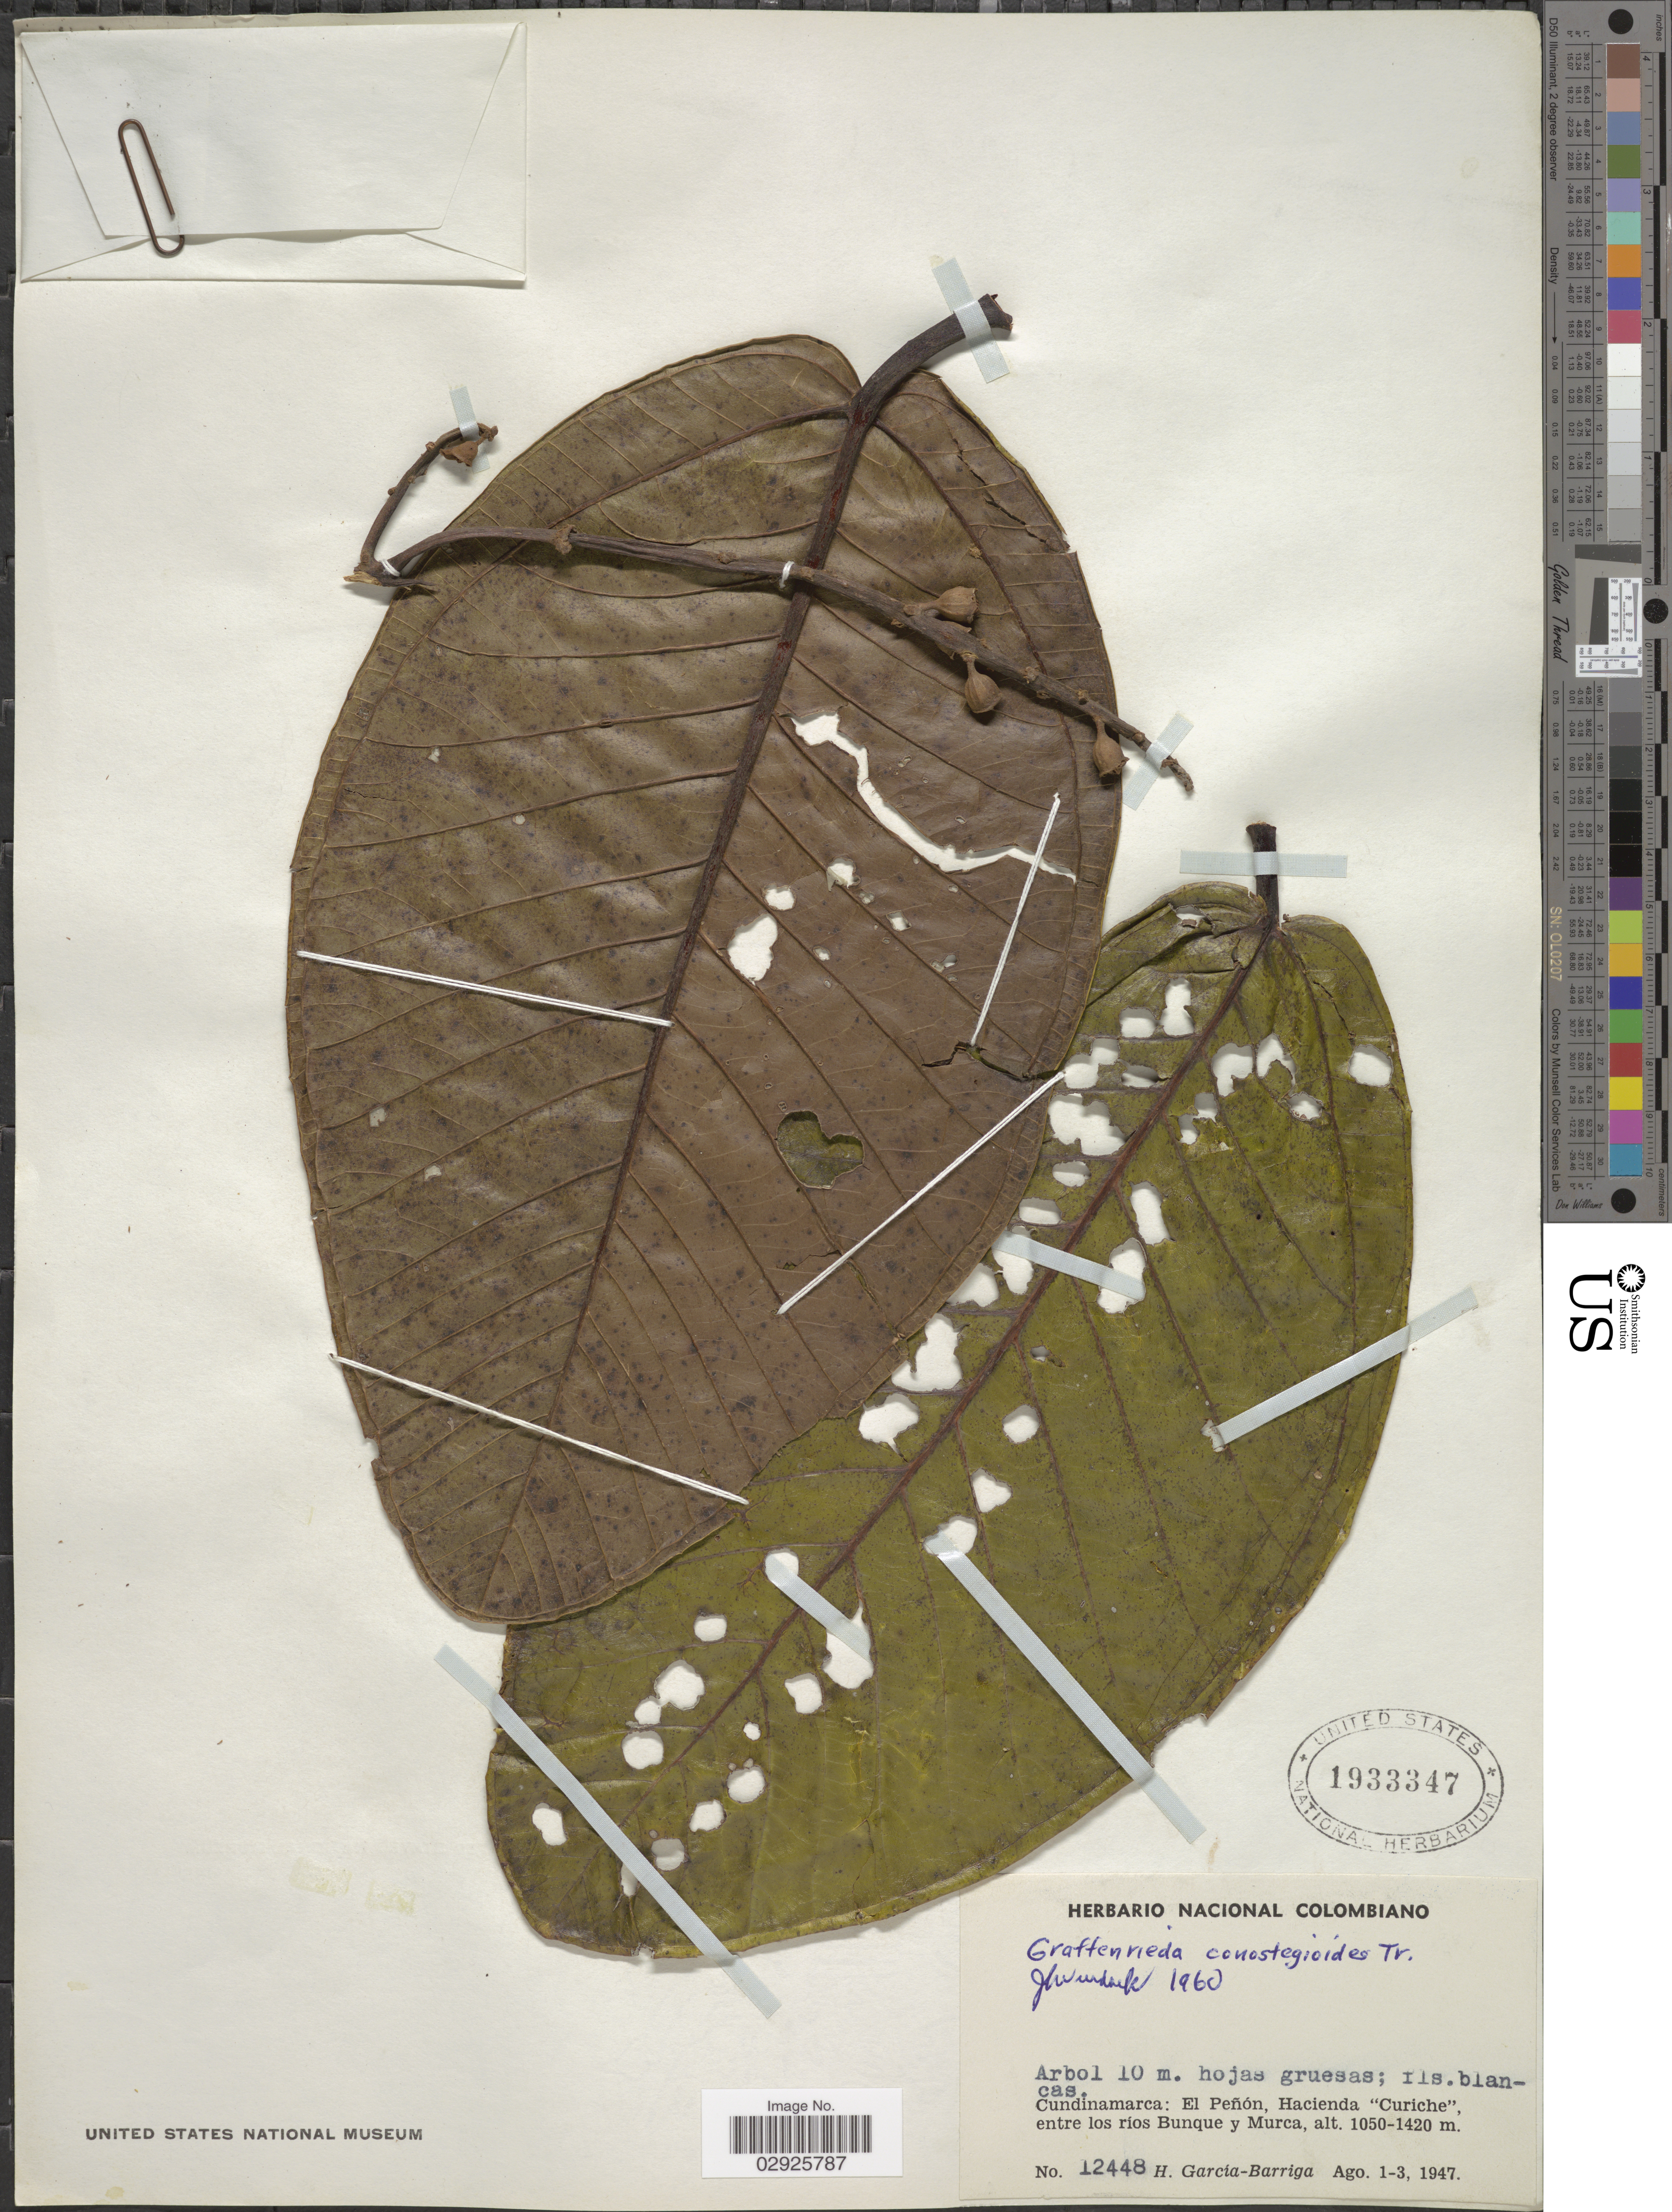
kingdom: Plantae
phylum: Tracheophyta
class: Magnoliopsida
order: Myrtales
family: Melastomataceae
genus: Graffenrieda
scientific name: Graffenrieda grandifolia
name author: Gleason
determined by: Murillo, J. S.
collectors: H. García Barriga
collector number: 12448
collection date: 1947-08-01/1947-08-03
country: Colombia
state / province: Cundinamarca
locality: El Peñón, Hacienda "Curiche", entre los ríos Bunque y Murca.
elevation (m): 1050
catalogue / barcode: US 1933347